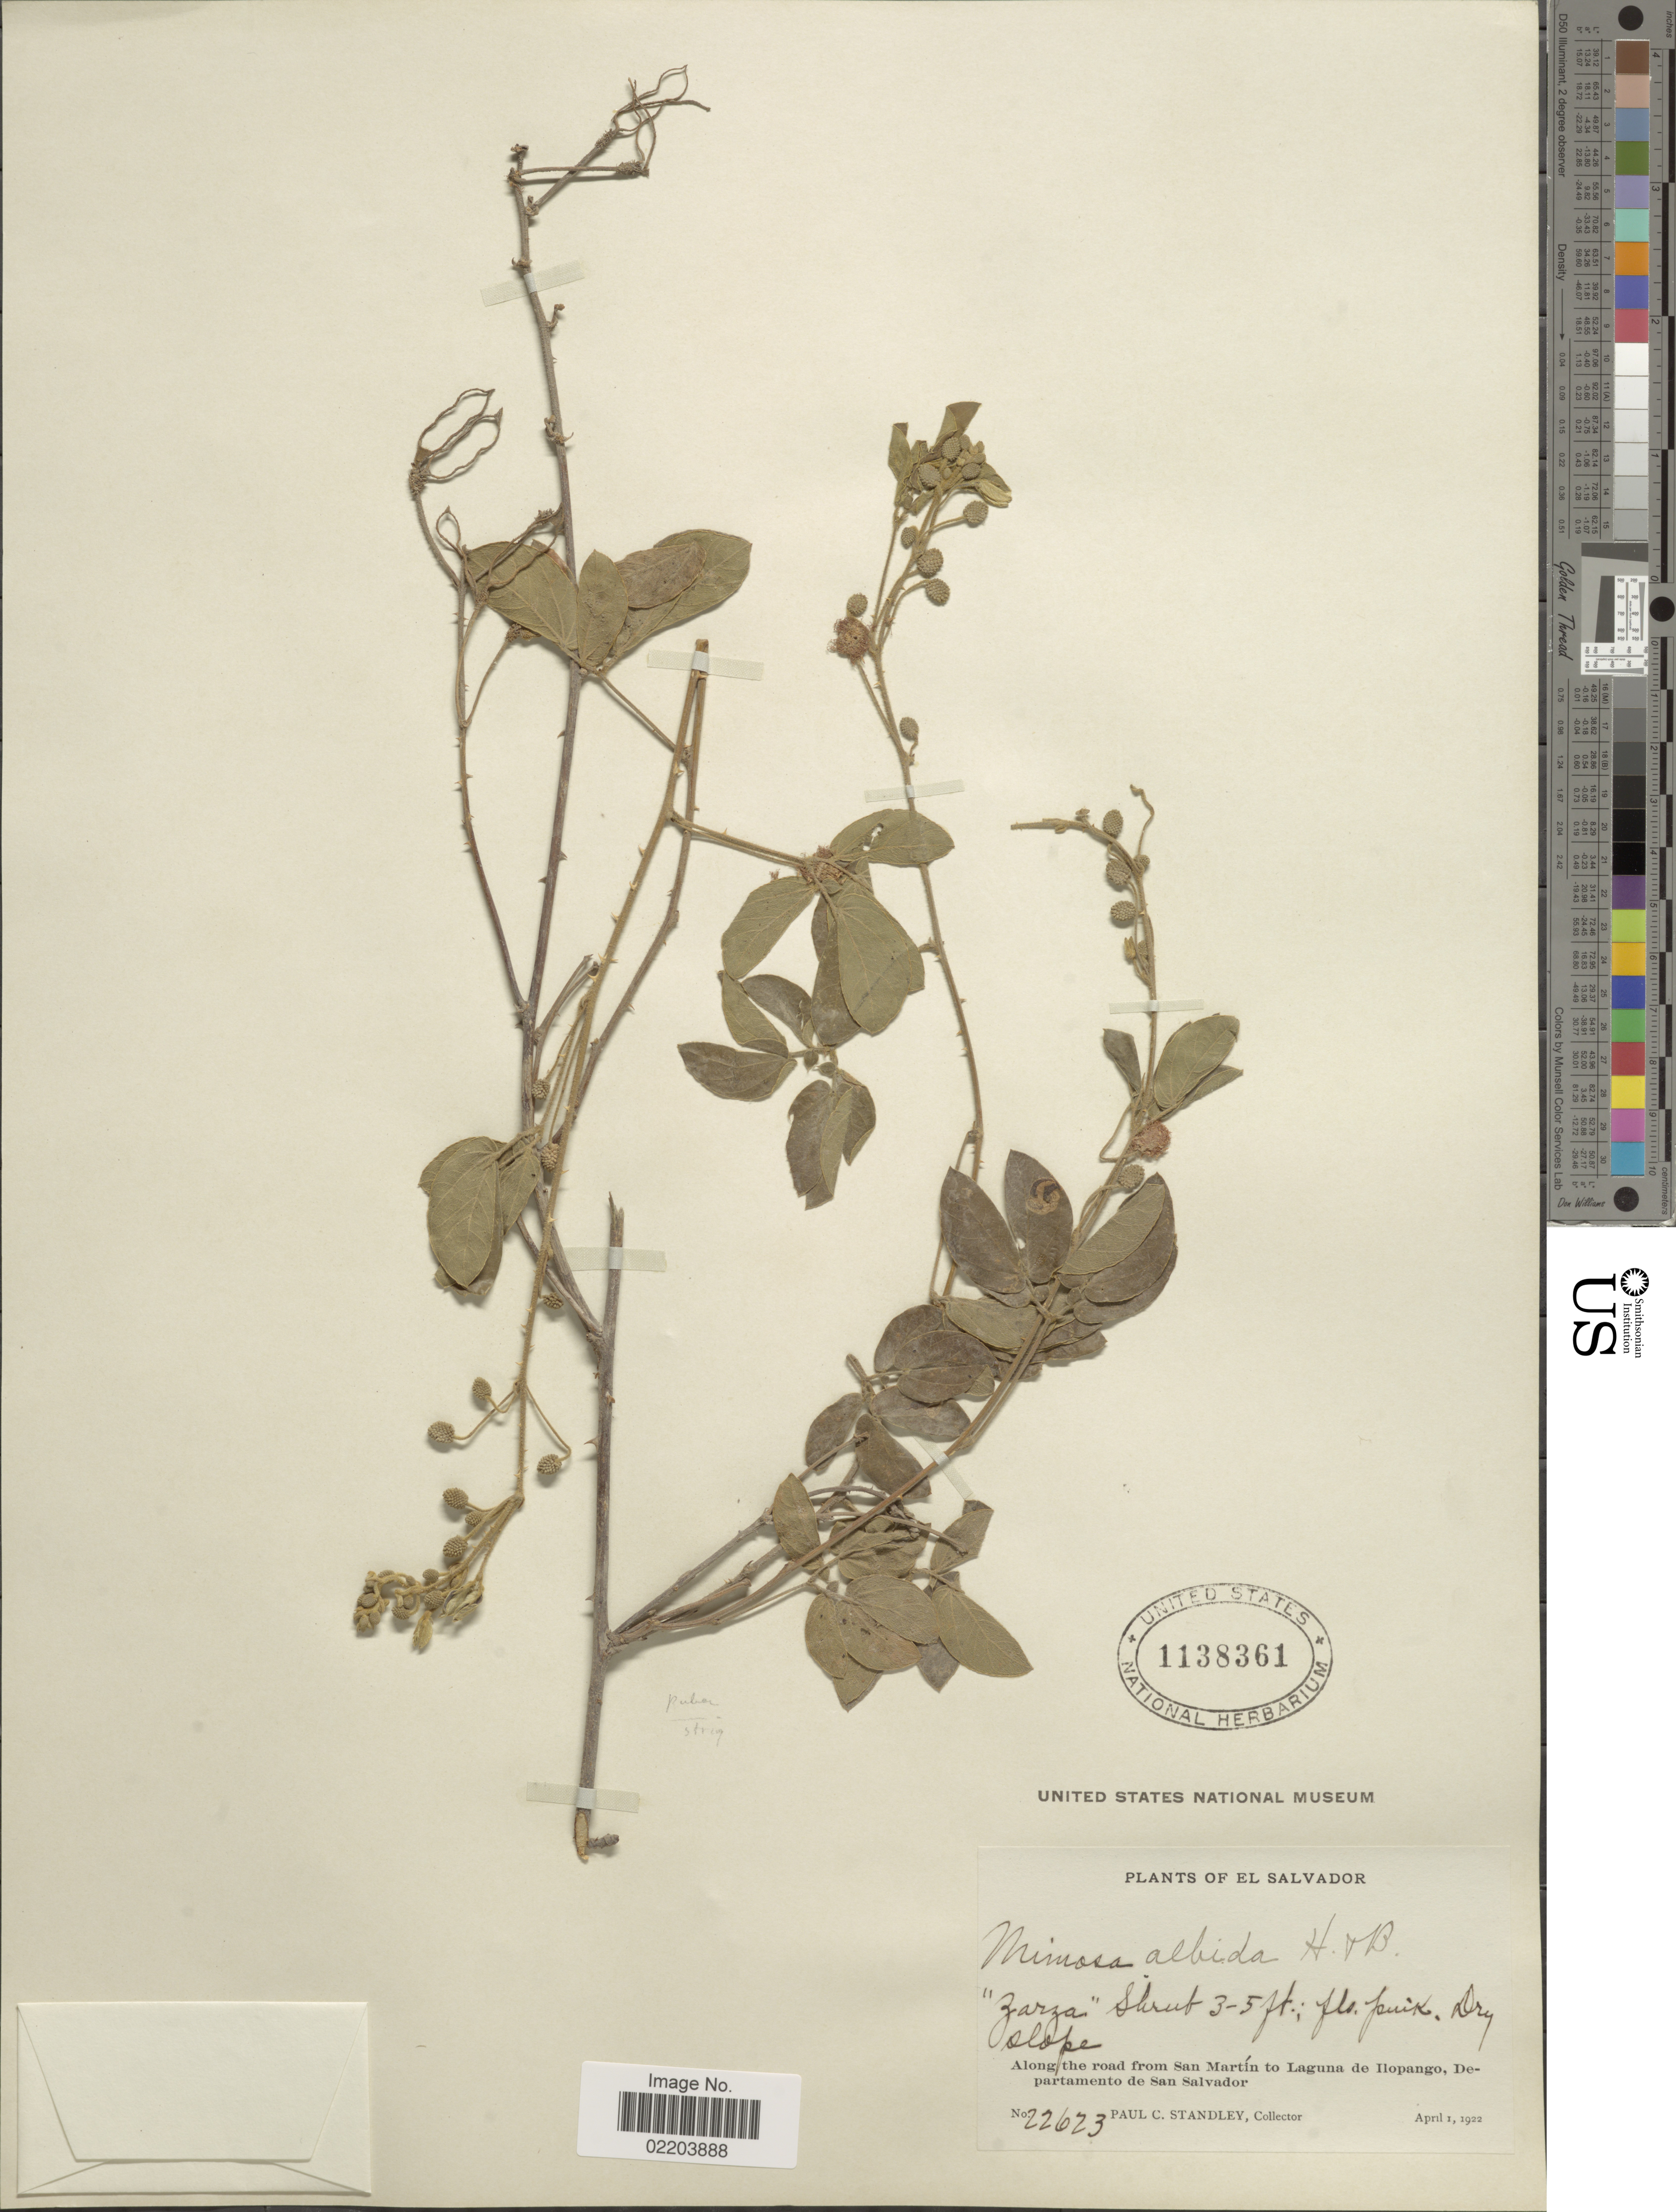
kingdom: Plantae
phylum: Tracheophyta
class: Magnoliopsida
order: Fabales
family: Fabaceae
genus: Mimosa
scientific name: Mimosa albida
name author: Humb. & Bonpl. ex Willd.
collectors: P. C. Standley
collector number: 22623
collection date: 1922-04-01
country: El Salvador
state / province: San Salvador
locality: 'Zarza', Dry slope, Along the road from San Martín to Laguna de Ilopango, Departamento de San Salvador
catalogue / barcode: US 1138361